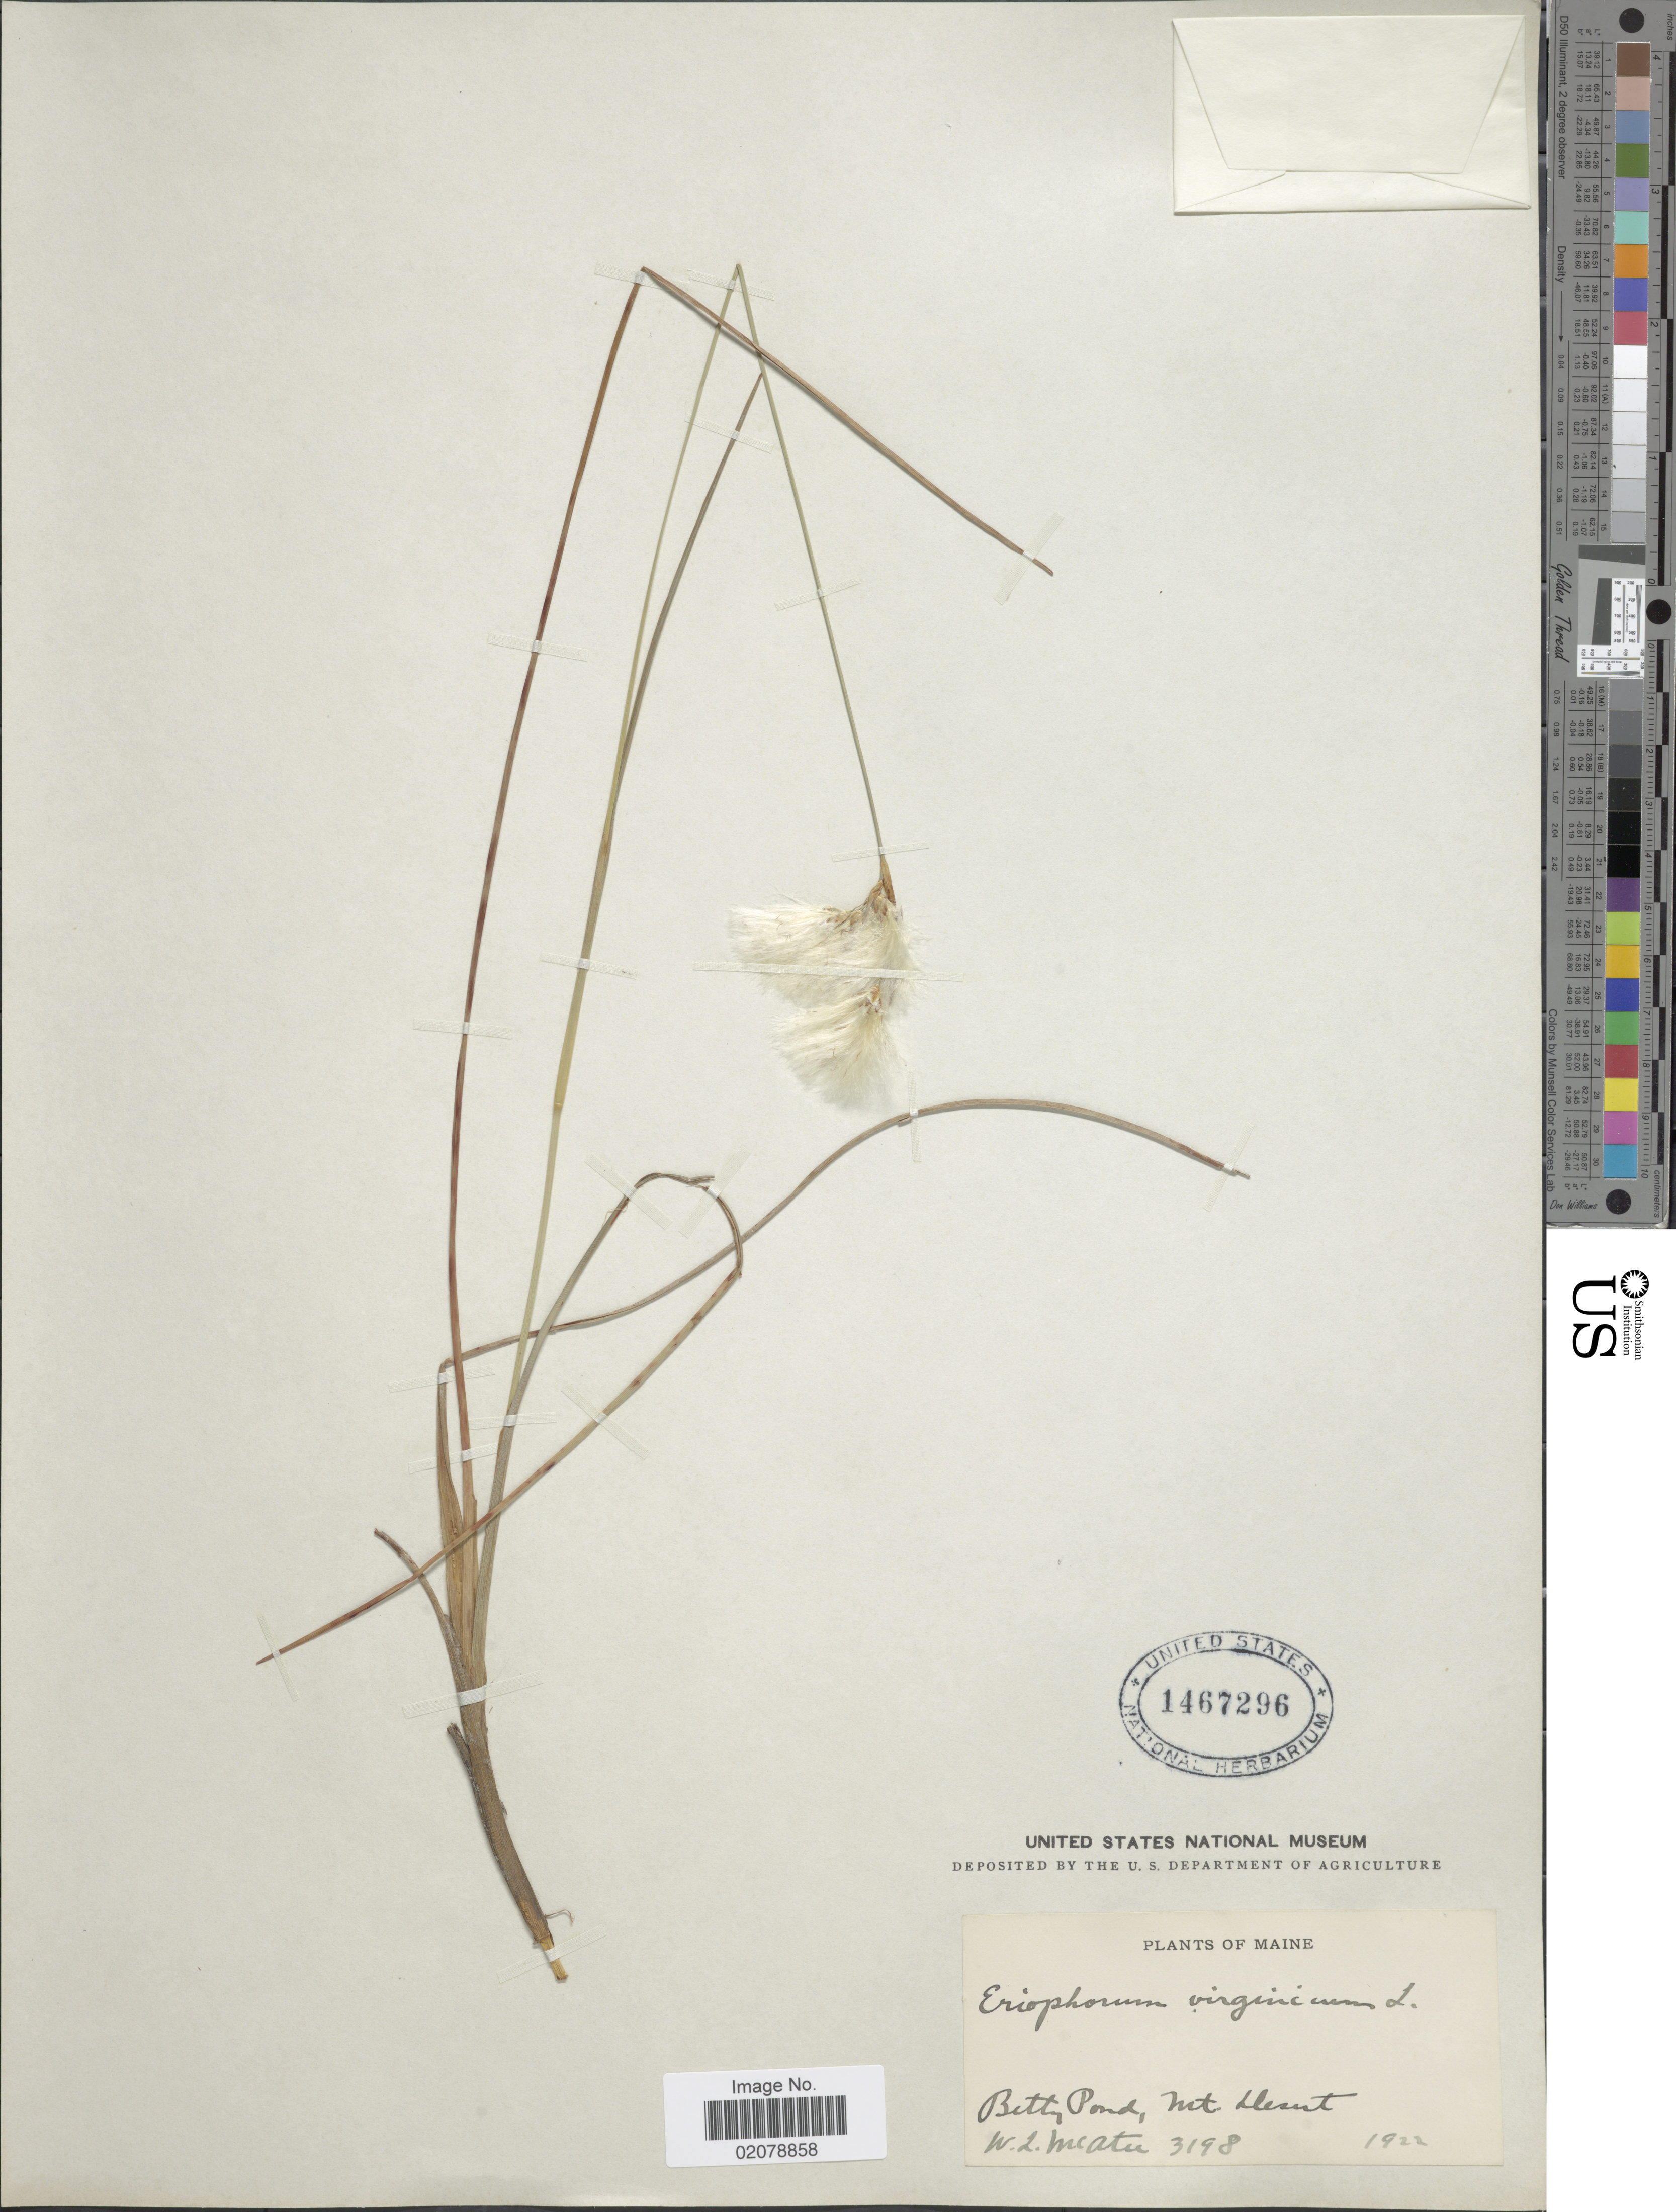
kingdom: Plantae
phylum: Tracheophyta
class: Liliopsida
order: Poales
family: Cyperaceae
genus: Eriophorum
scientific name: Eriophorum virginicum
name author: L.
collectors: W. McAtee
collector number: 3198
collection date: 1922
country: United States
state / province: Maine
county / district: Hancock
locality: Betty Pond, Mt. Desert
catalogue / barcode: US 1467296